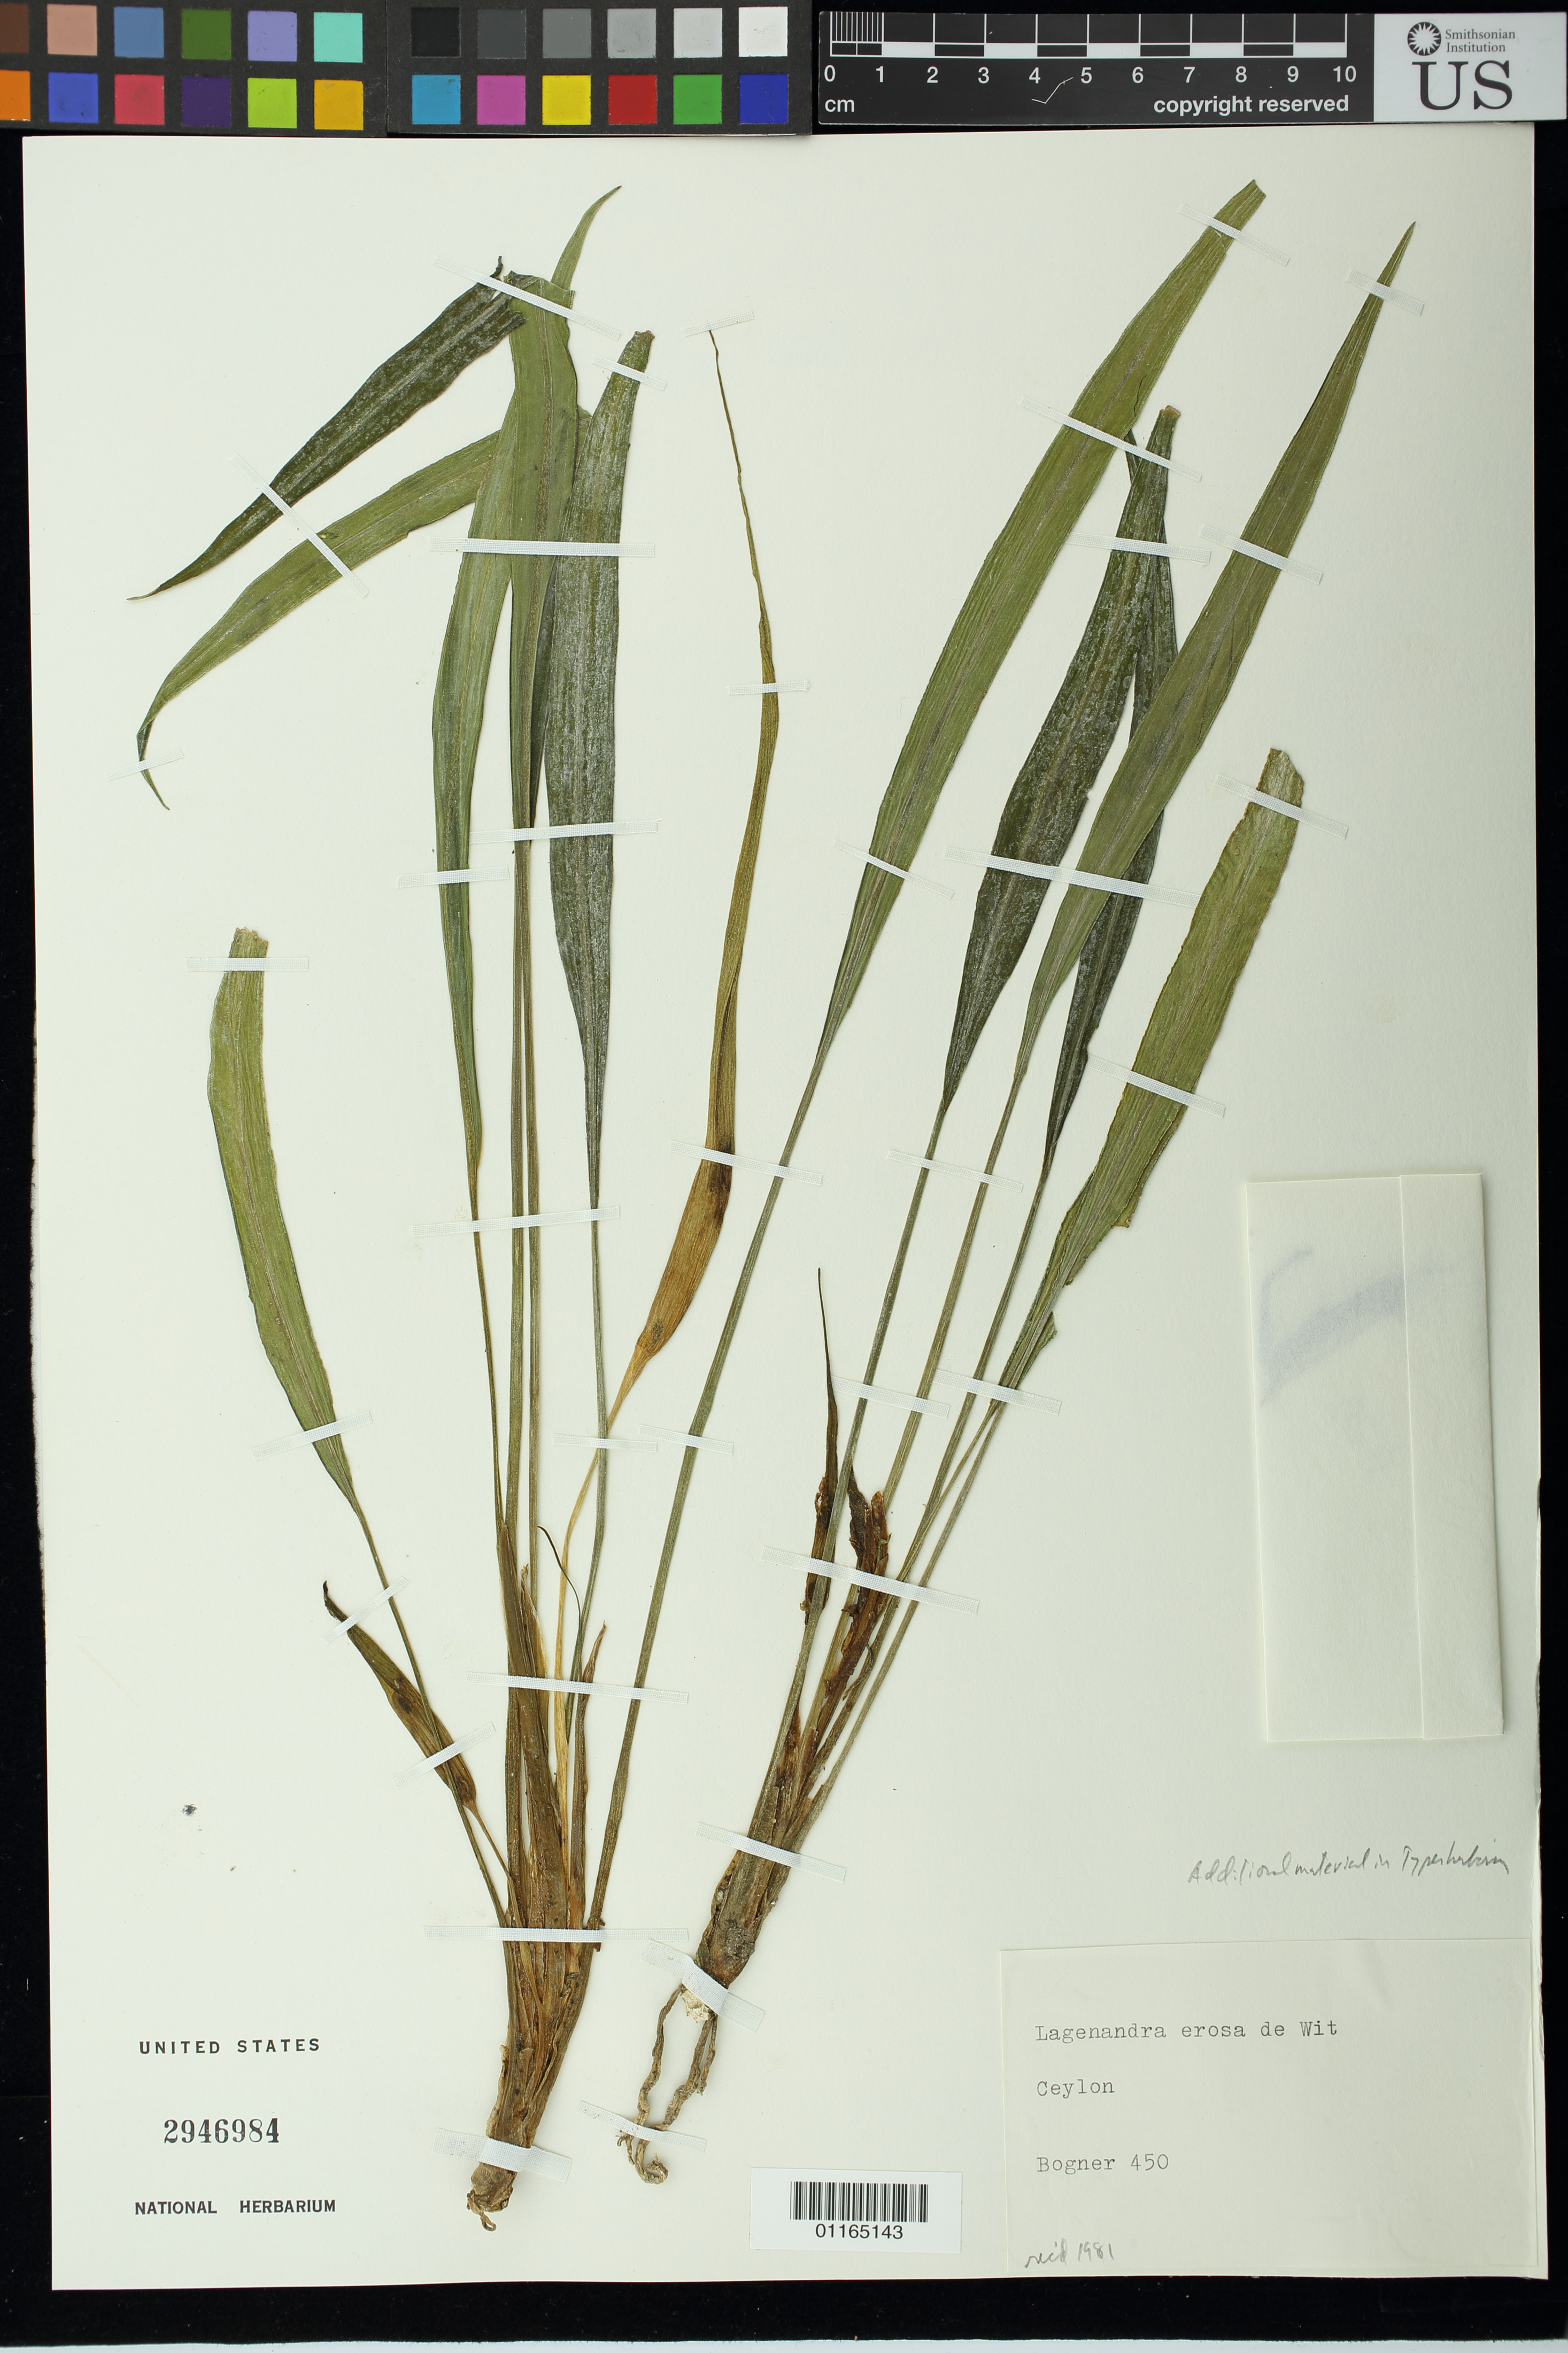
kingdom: Plantae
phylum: Tracheophyta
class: Liliopsida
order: Alismatales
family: Araceae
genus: Lagenandra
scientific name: Lagenandra erosa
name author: de Wit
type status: Isotype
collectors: J. Bogner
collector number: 450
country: Sri Lanka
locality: Ceylon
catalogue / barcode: US 2946984